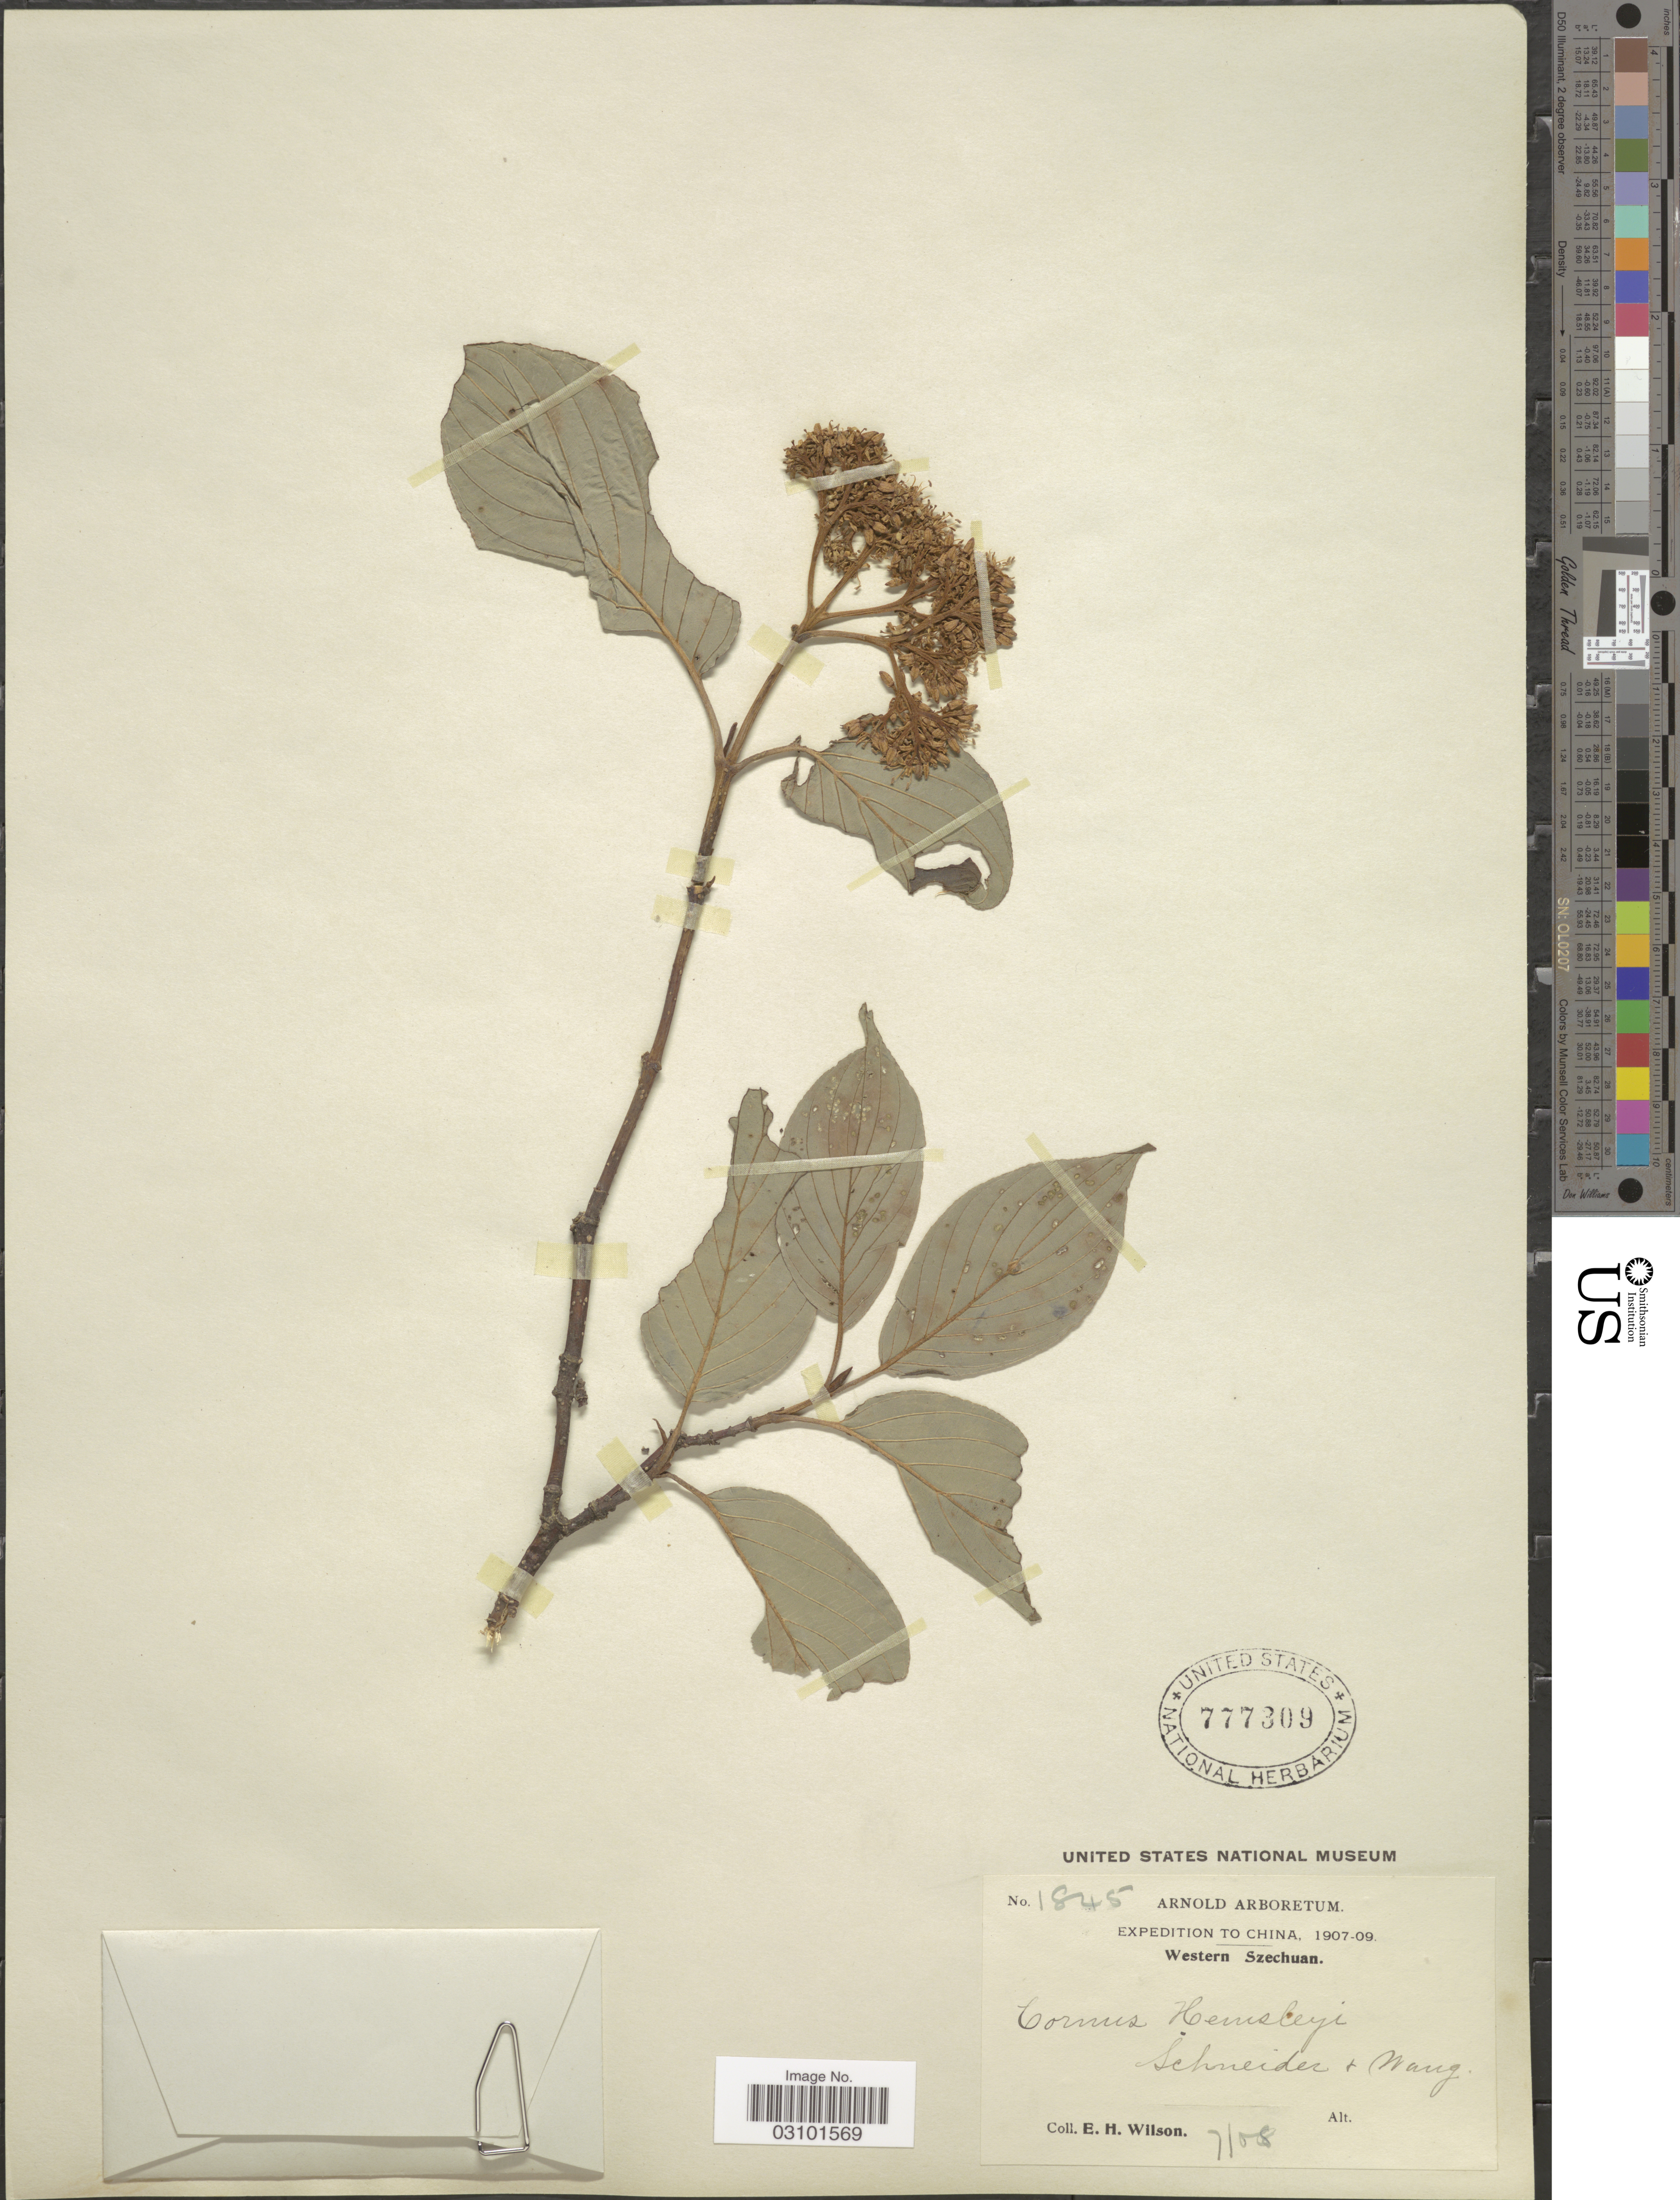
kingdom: Plantae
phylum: Tracheophyta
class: Magnoliopsida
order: Cornales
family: Cornaceae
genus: Cornus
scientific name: Cornus hemsleyi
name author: C.K. Schneid. & Wagnerin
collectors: E. Wilson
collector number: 1845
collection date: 1908-07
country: China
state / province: Sichuan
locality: Western Szechuan.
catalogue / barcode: US 777309